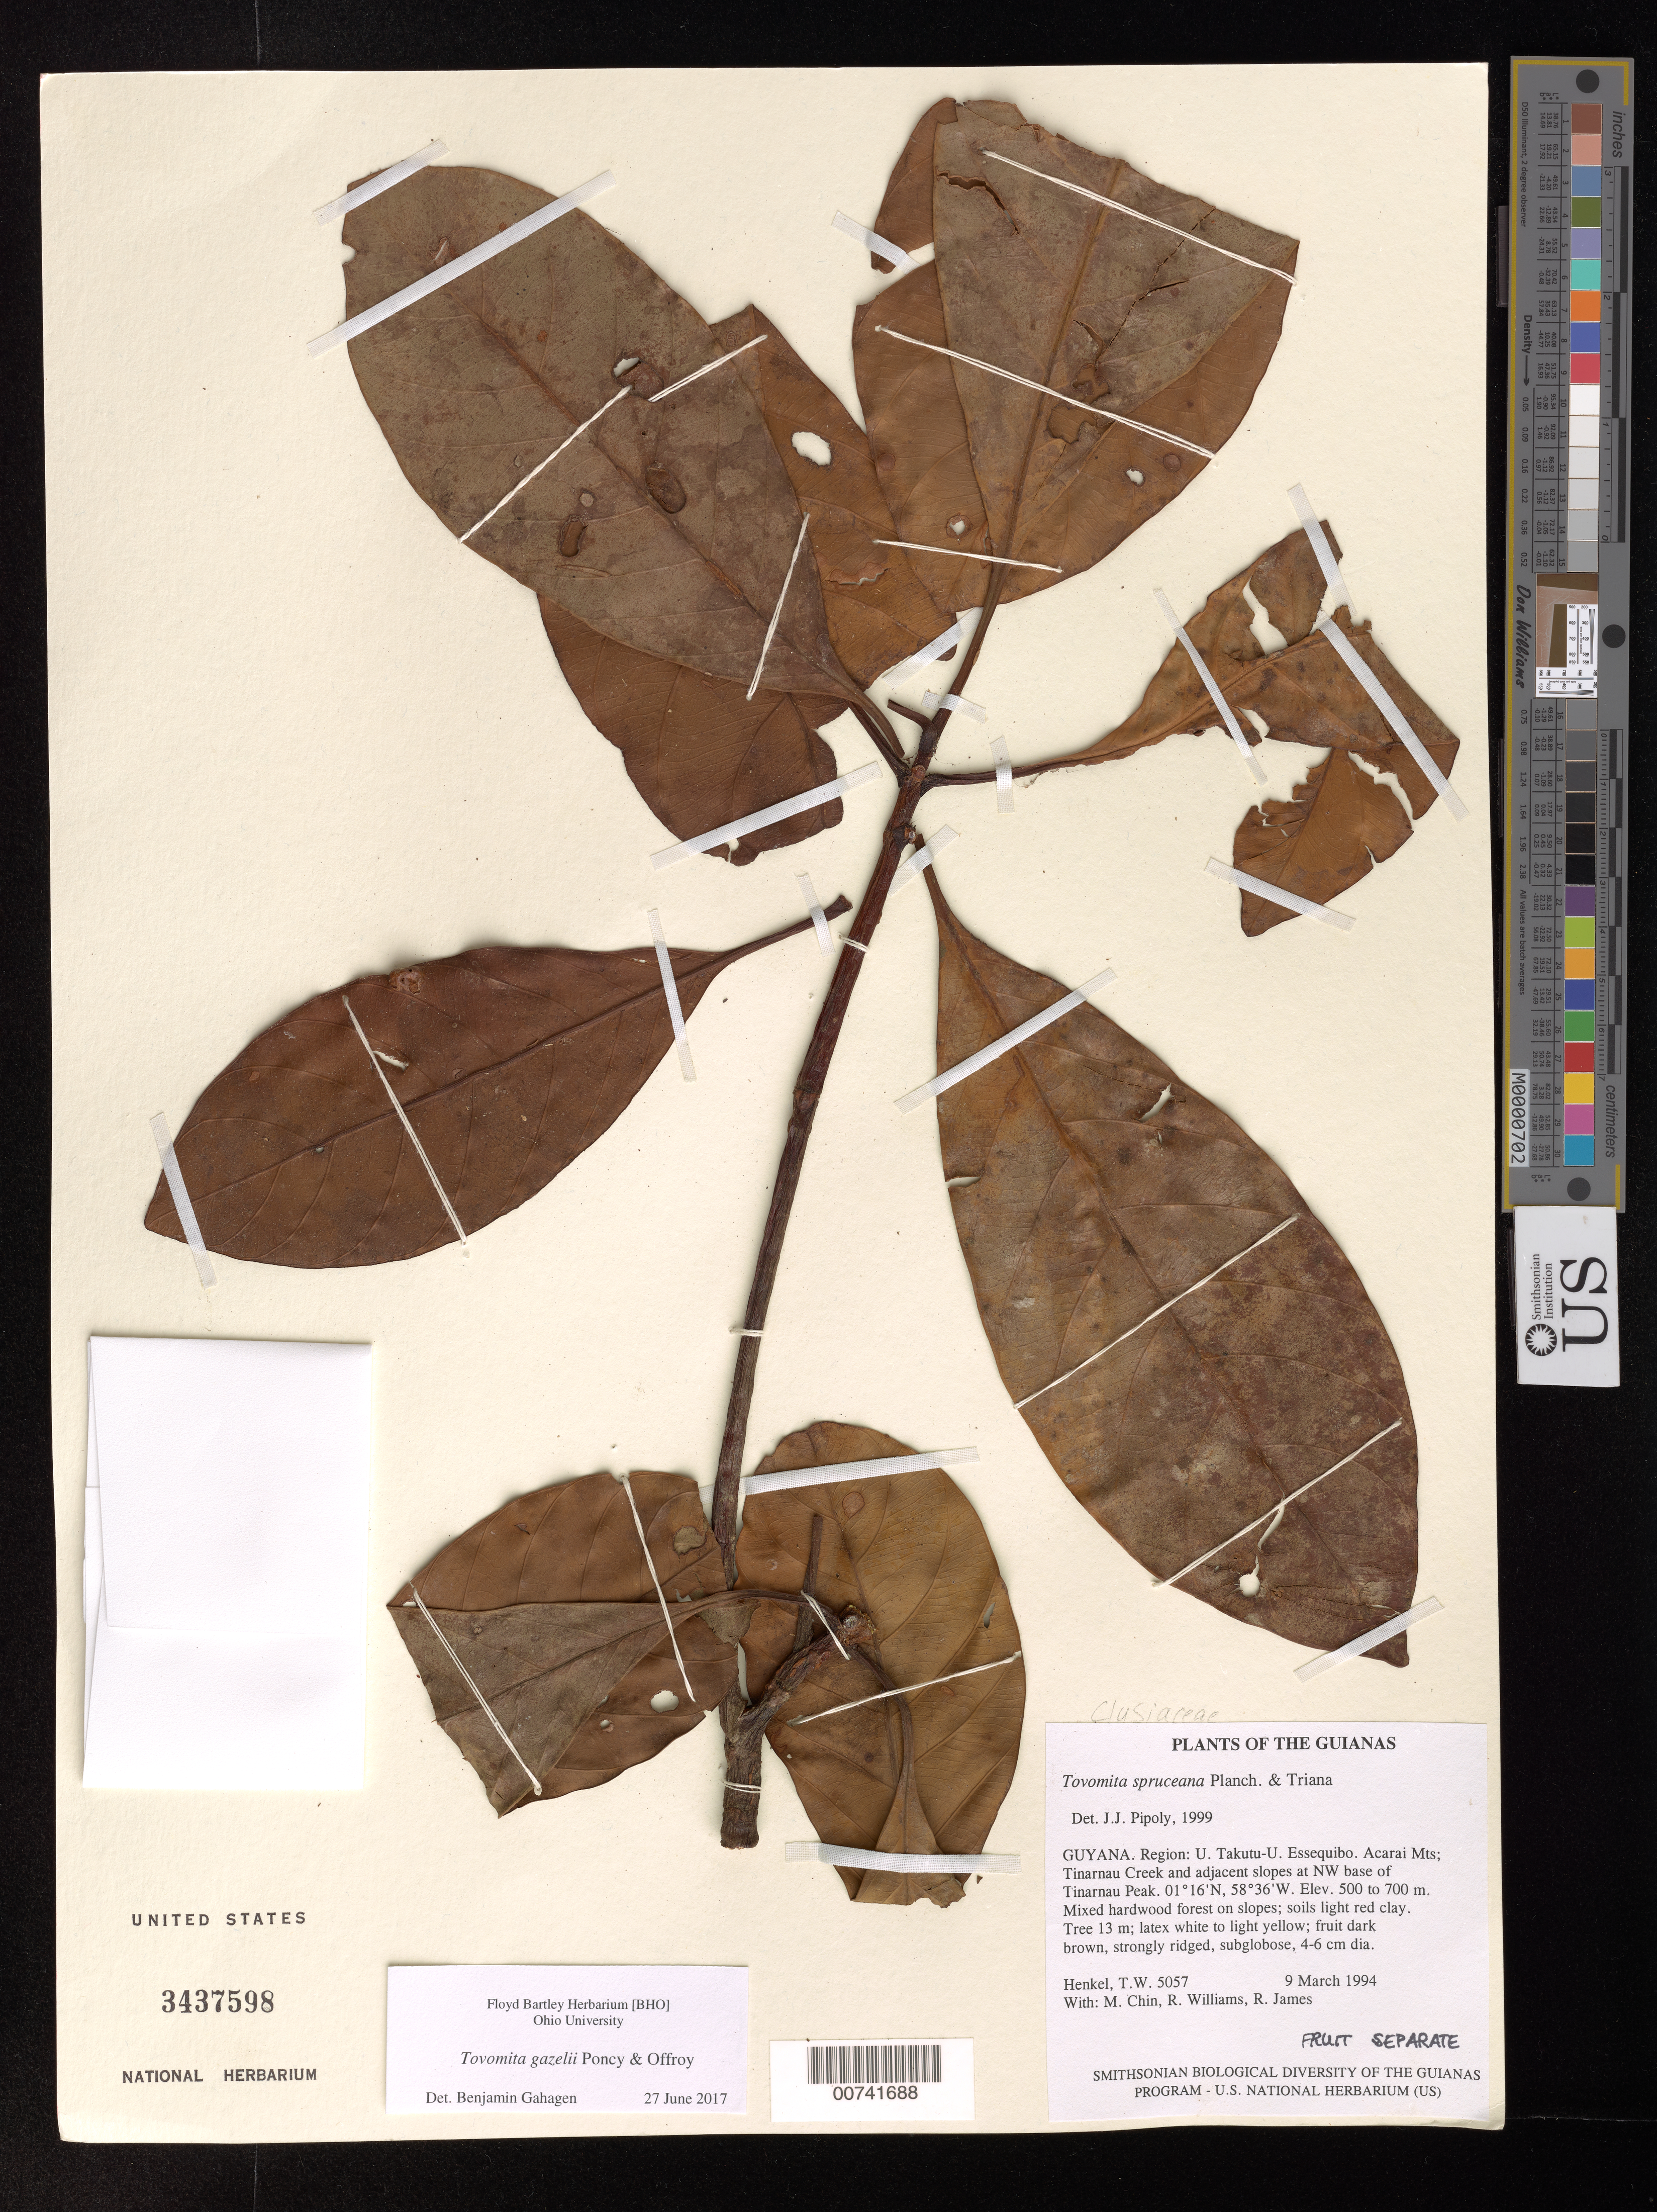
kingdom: Plantae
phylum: Tracheophyta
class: Magnoliopsida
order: Malpighiales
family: Clusiaceae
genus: Tovomita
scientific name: Tovomita gazelii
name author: Poncy & Offroy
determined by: Gahagen, Benjamin, (BHO), Ohio University (UNITED STATES)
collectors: T. Henkel, M. Chin, R. Williams & R. James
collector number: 5057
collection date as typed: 9 March 1994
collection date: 1994-03-09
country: Guyana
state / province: U. Takutu-U. Essequibo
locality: Acarai Mts; Tinarnau Creek and adjacent slopes at NW base of Tinarnau Peak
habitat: Mixed hardwood forest on slopes; soils light red clay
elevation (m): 500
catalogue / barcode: US 3437598